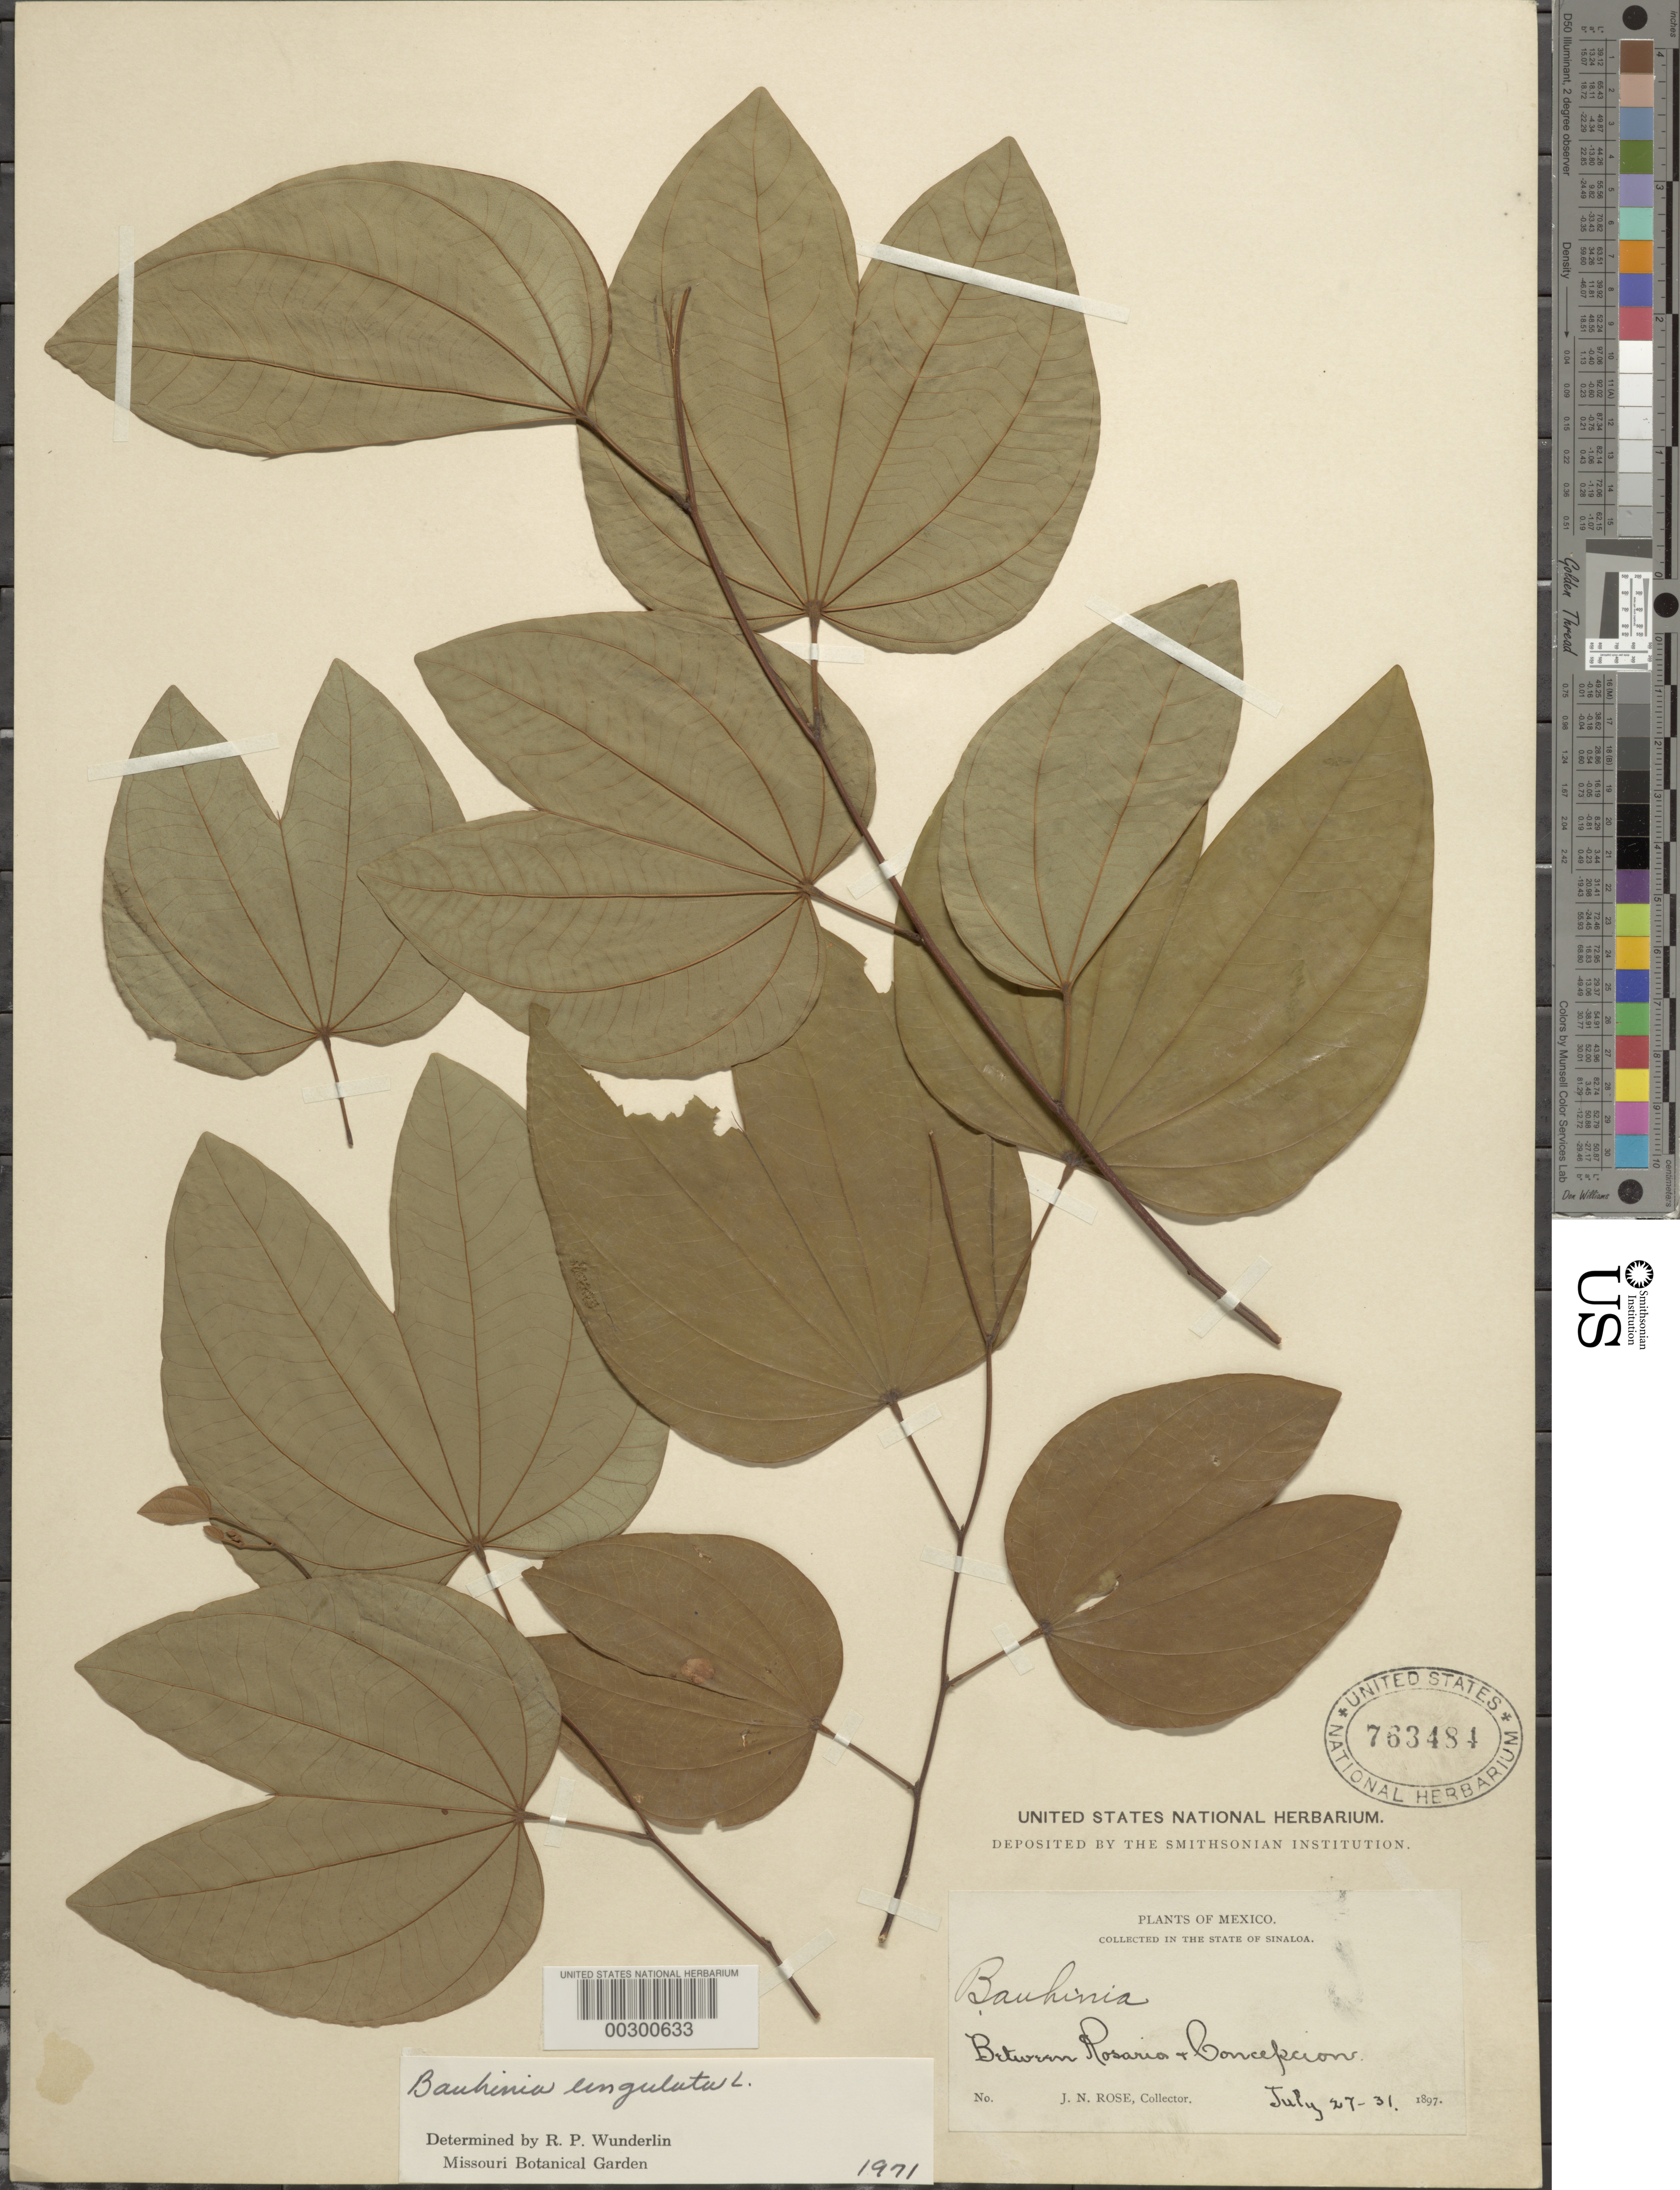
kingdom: Plantae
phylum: Tracheophyta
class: Magnoliopsida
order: Fabales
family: Fabaceae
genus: Bauhinia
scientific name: Bauhinia ungulata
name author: L.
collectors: J. N. Rose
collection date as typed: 27 Jul 1897 to 31 Jul 1897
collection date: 1897-07-27/1897-07-31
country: Mexico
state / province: Sinaloa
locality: Between rosaria and concepcion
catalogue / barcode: US 763484